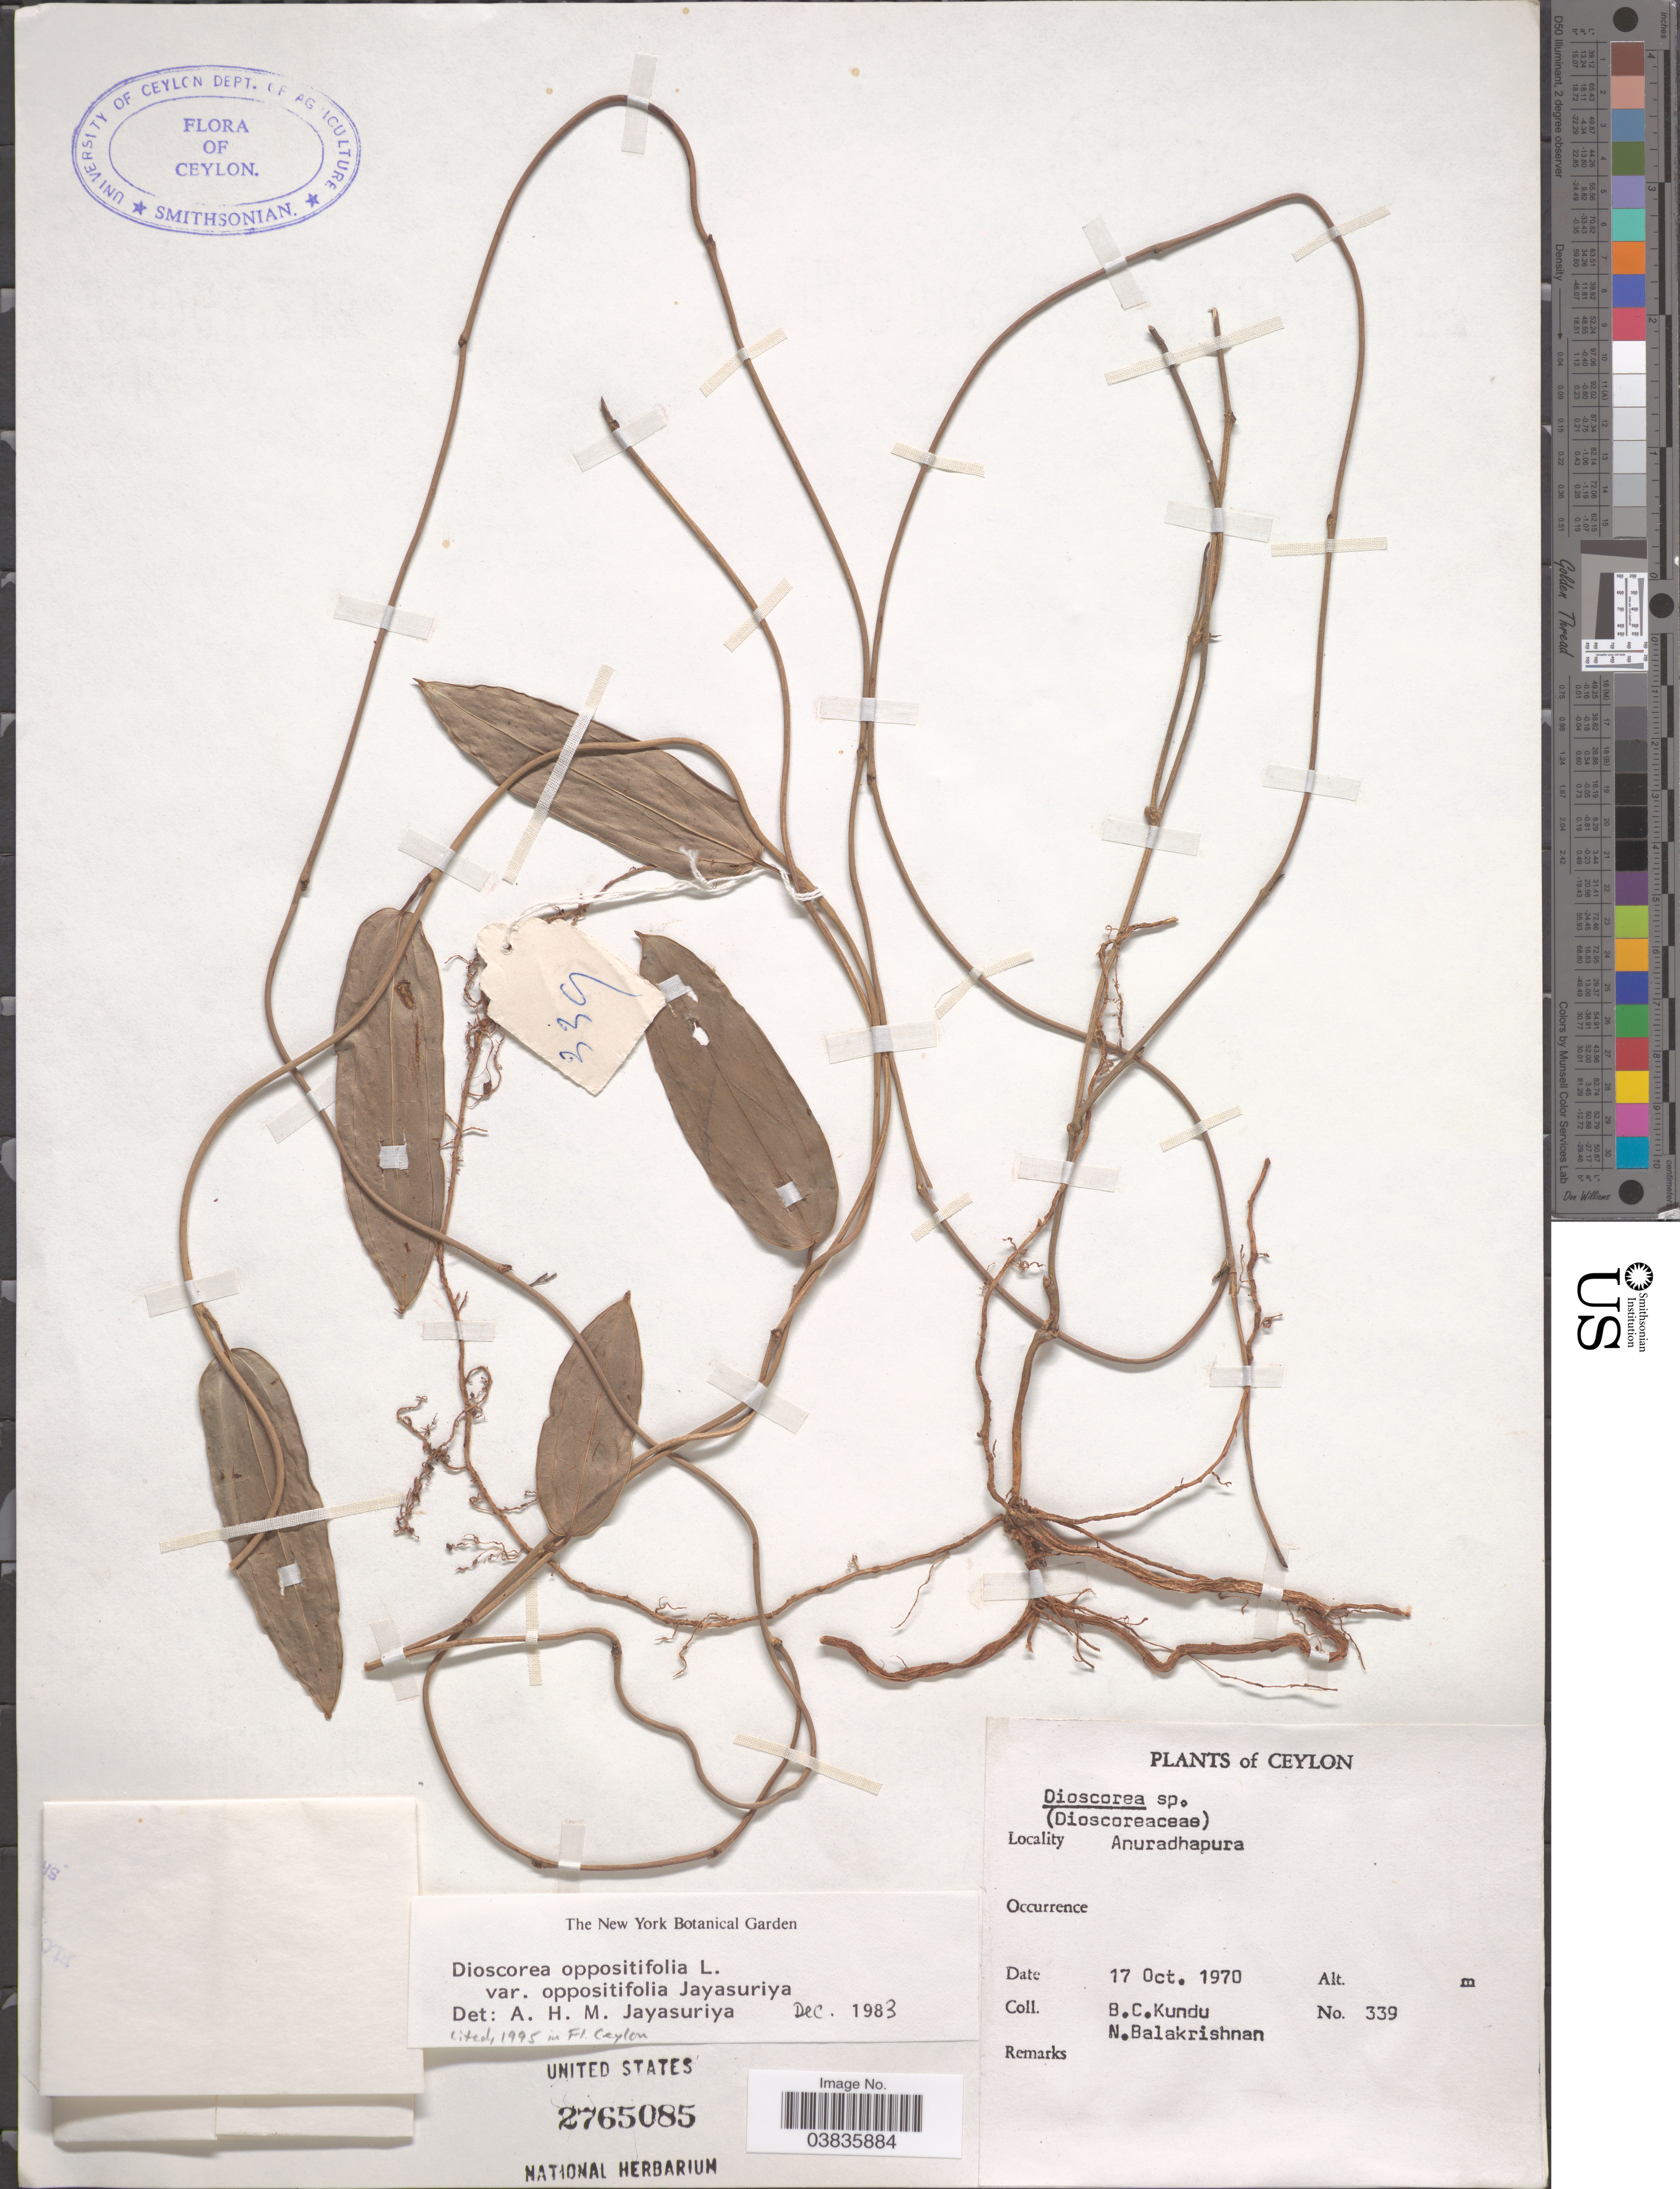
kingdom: Plantae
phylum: Tracheophyta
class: Liliopsida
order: Dioscoreales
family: Dioscoreaceae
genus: Dioscorea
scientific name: Dioscorea oppositifolia var. oppositifolia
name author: L.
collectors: B. C. Kundu & N. Balakrishnan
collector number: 339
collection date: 1970-10-17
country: Sri Lanka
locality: Ceylon. Anuradhapura.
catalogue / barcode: US 2765085